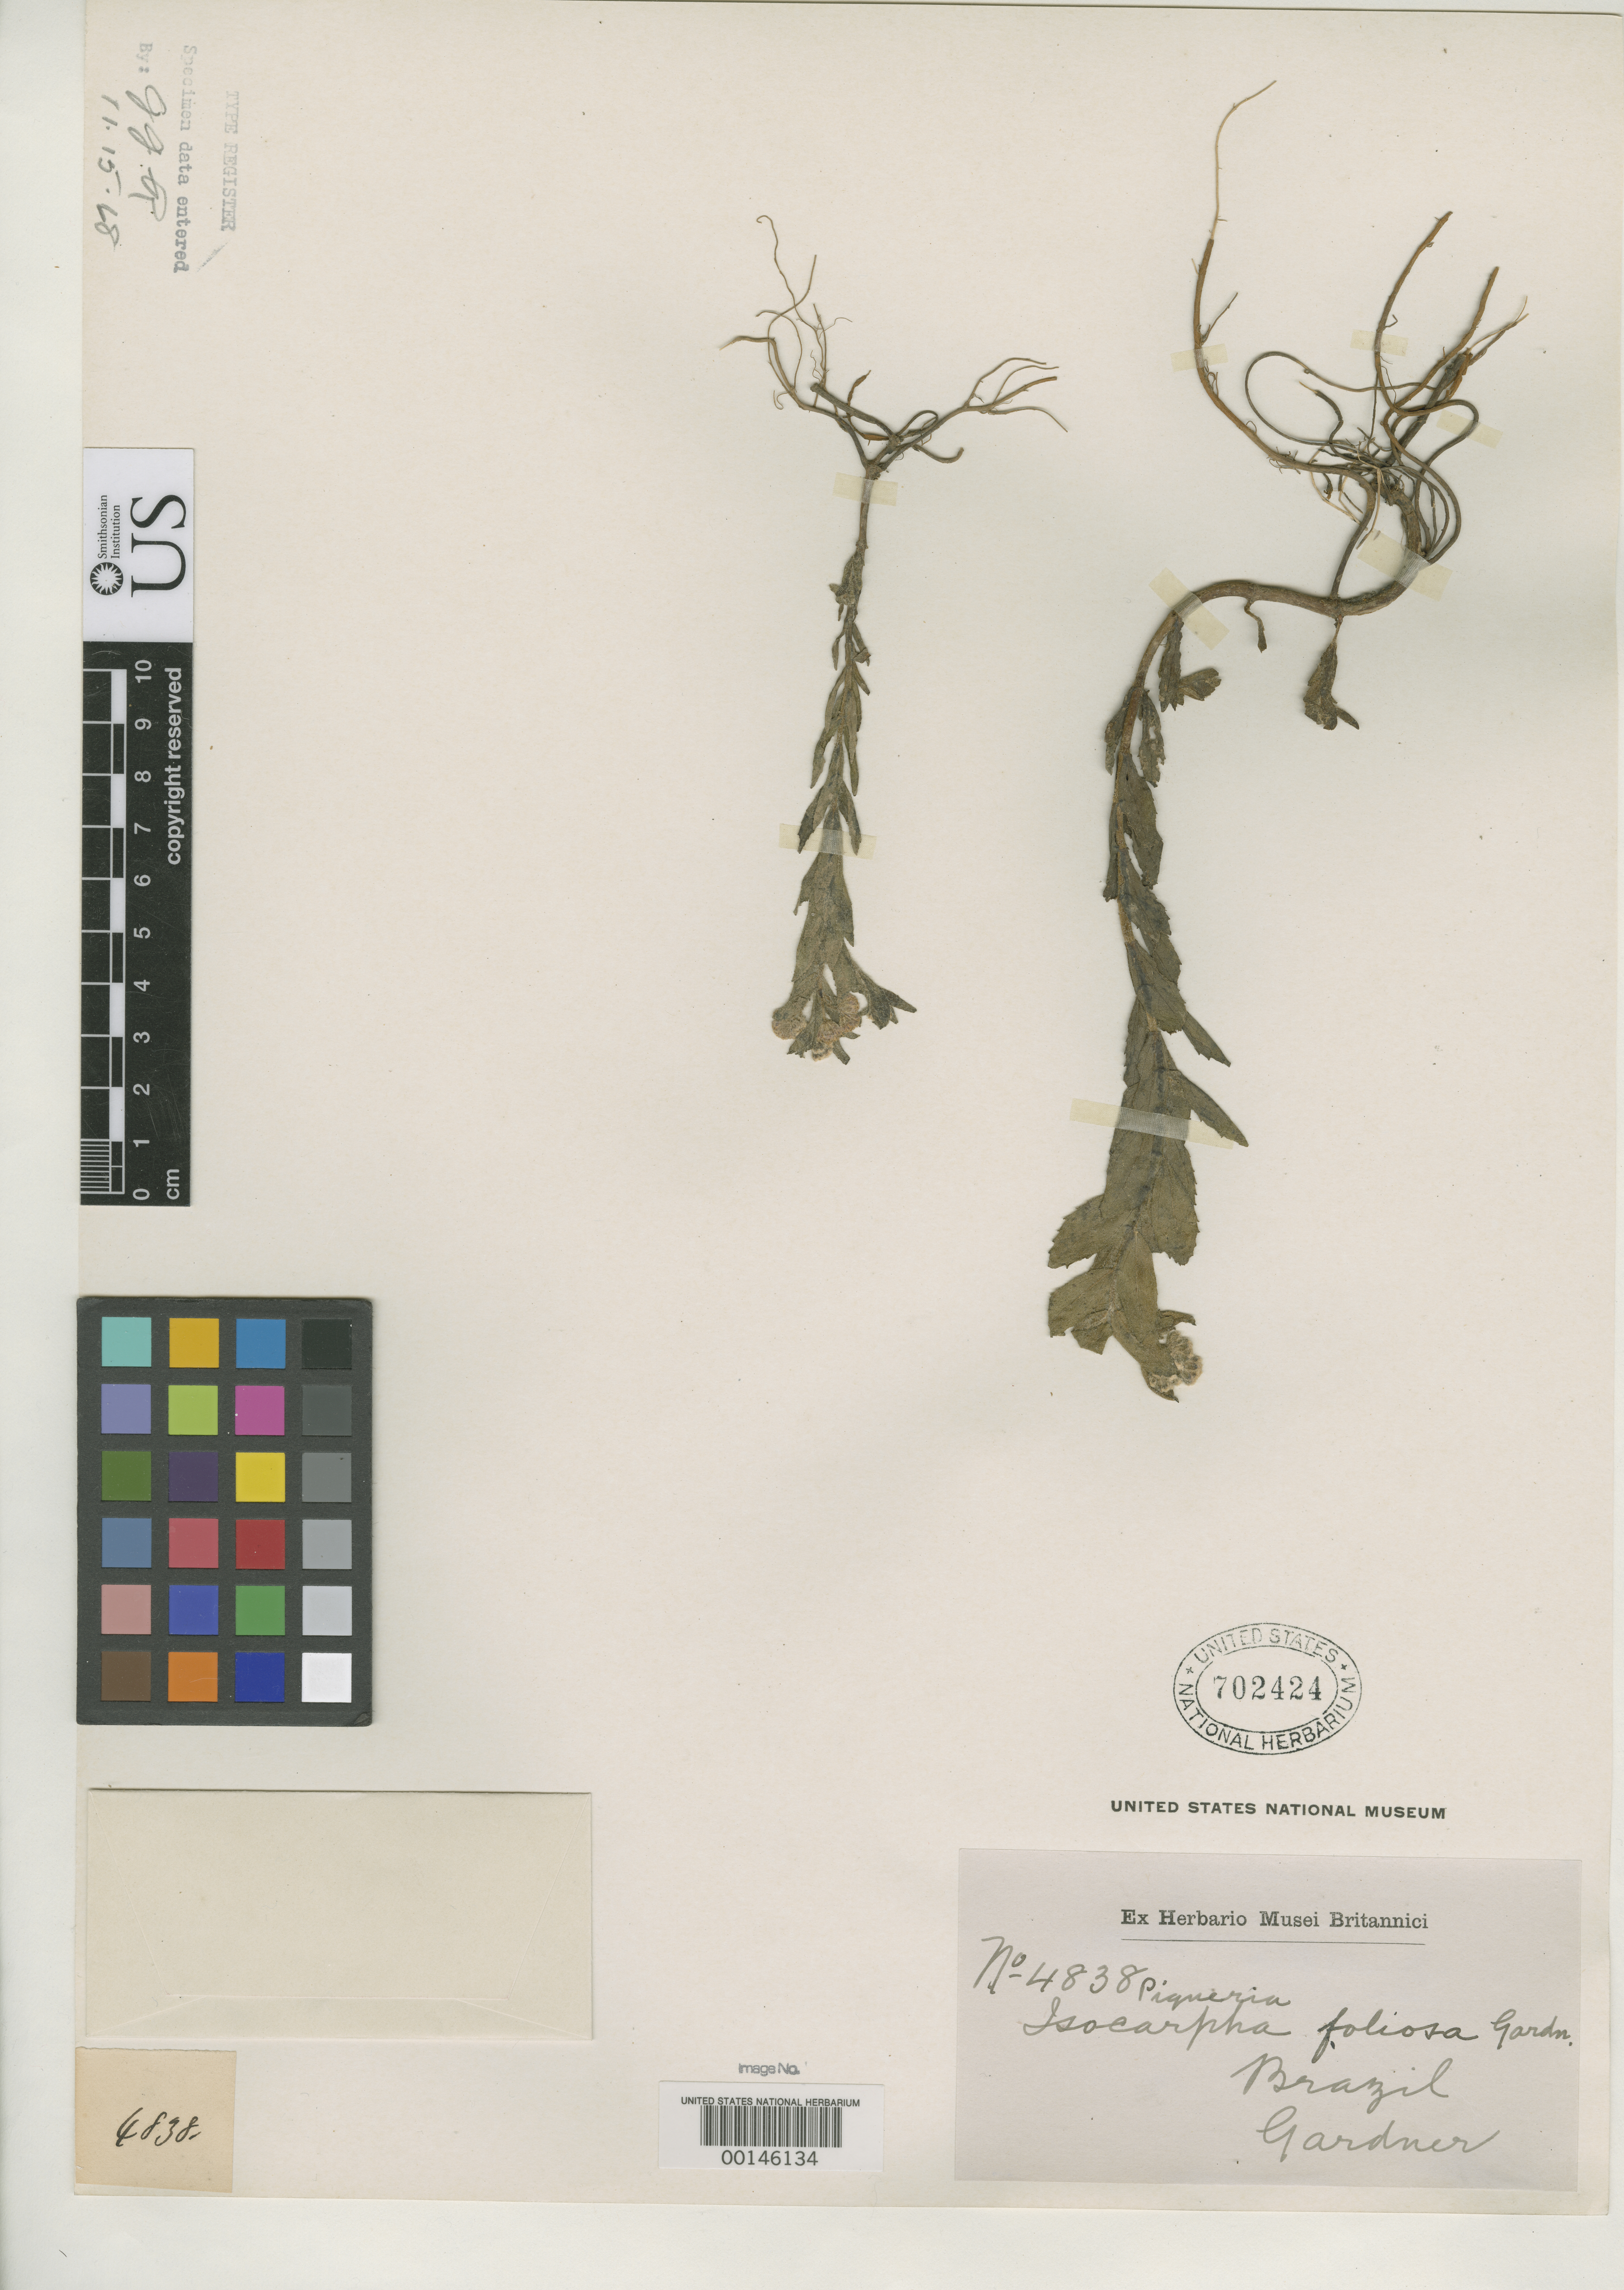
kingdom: Plantae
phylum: Tracheophyta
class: Magnoliopsida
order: Asterales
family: Asteraceae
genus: Isocarpha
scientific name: Isocarpha foliosa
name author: Gardner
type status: Isotype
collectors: G. Gardner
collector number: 4838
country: Brazil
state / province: Minas Gerais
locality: San Romao.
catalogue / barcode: US 702424